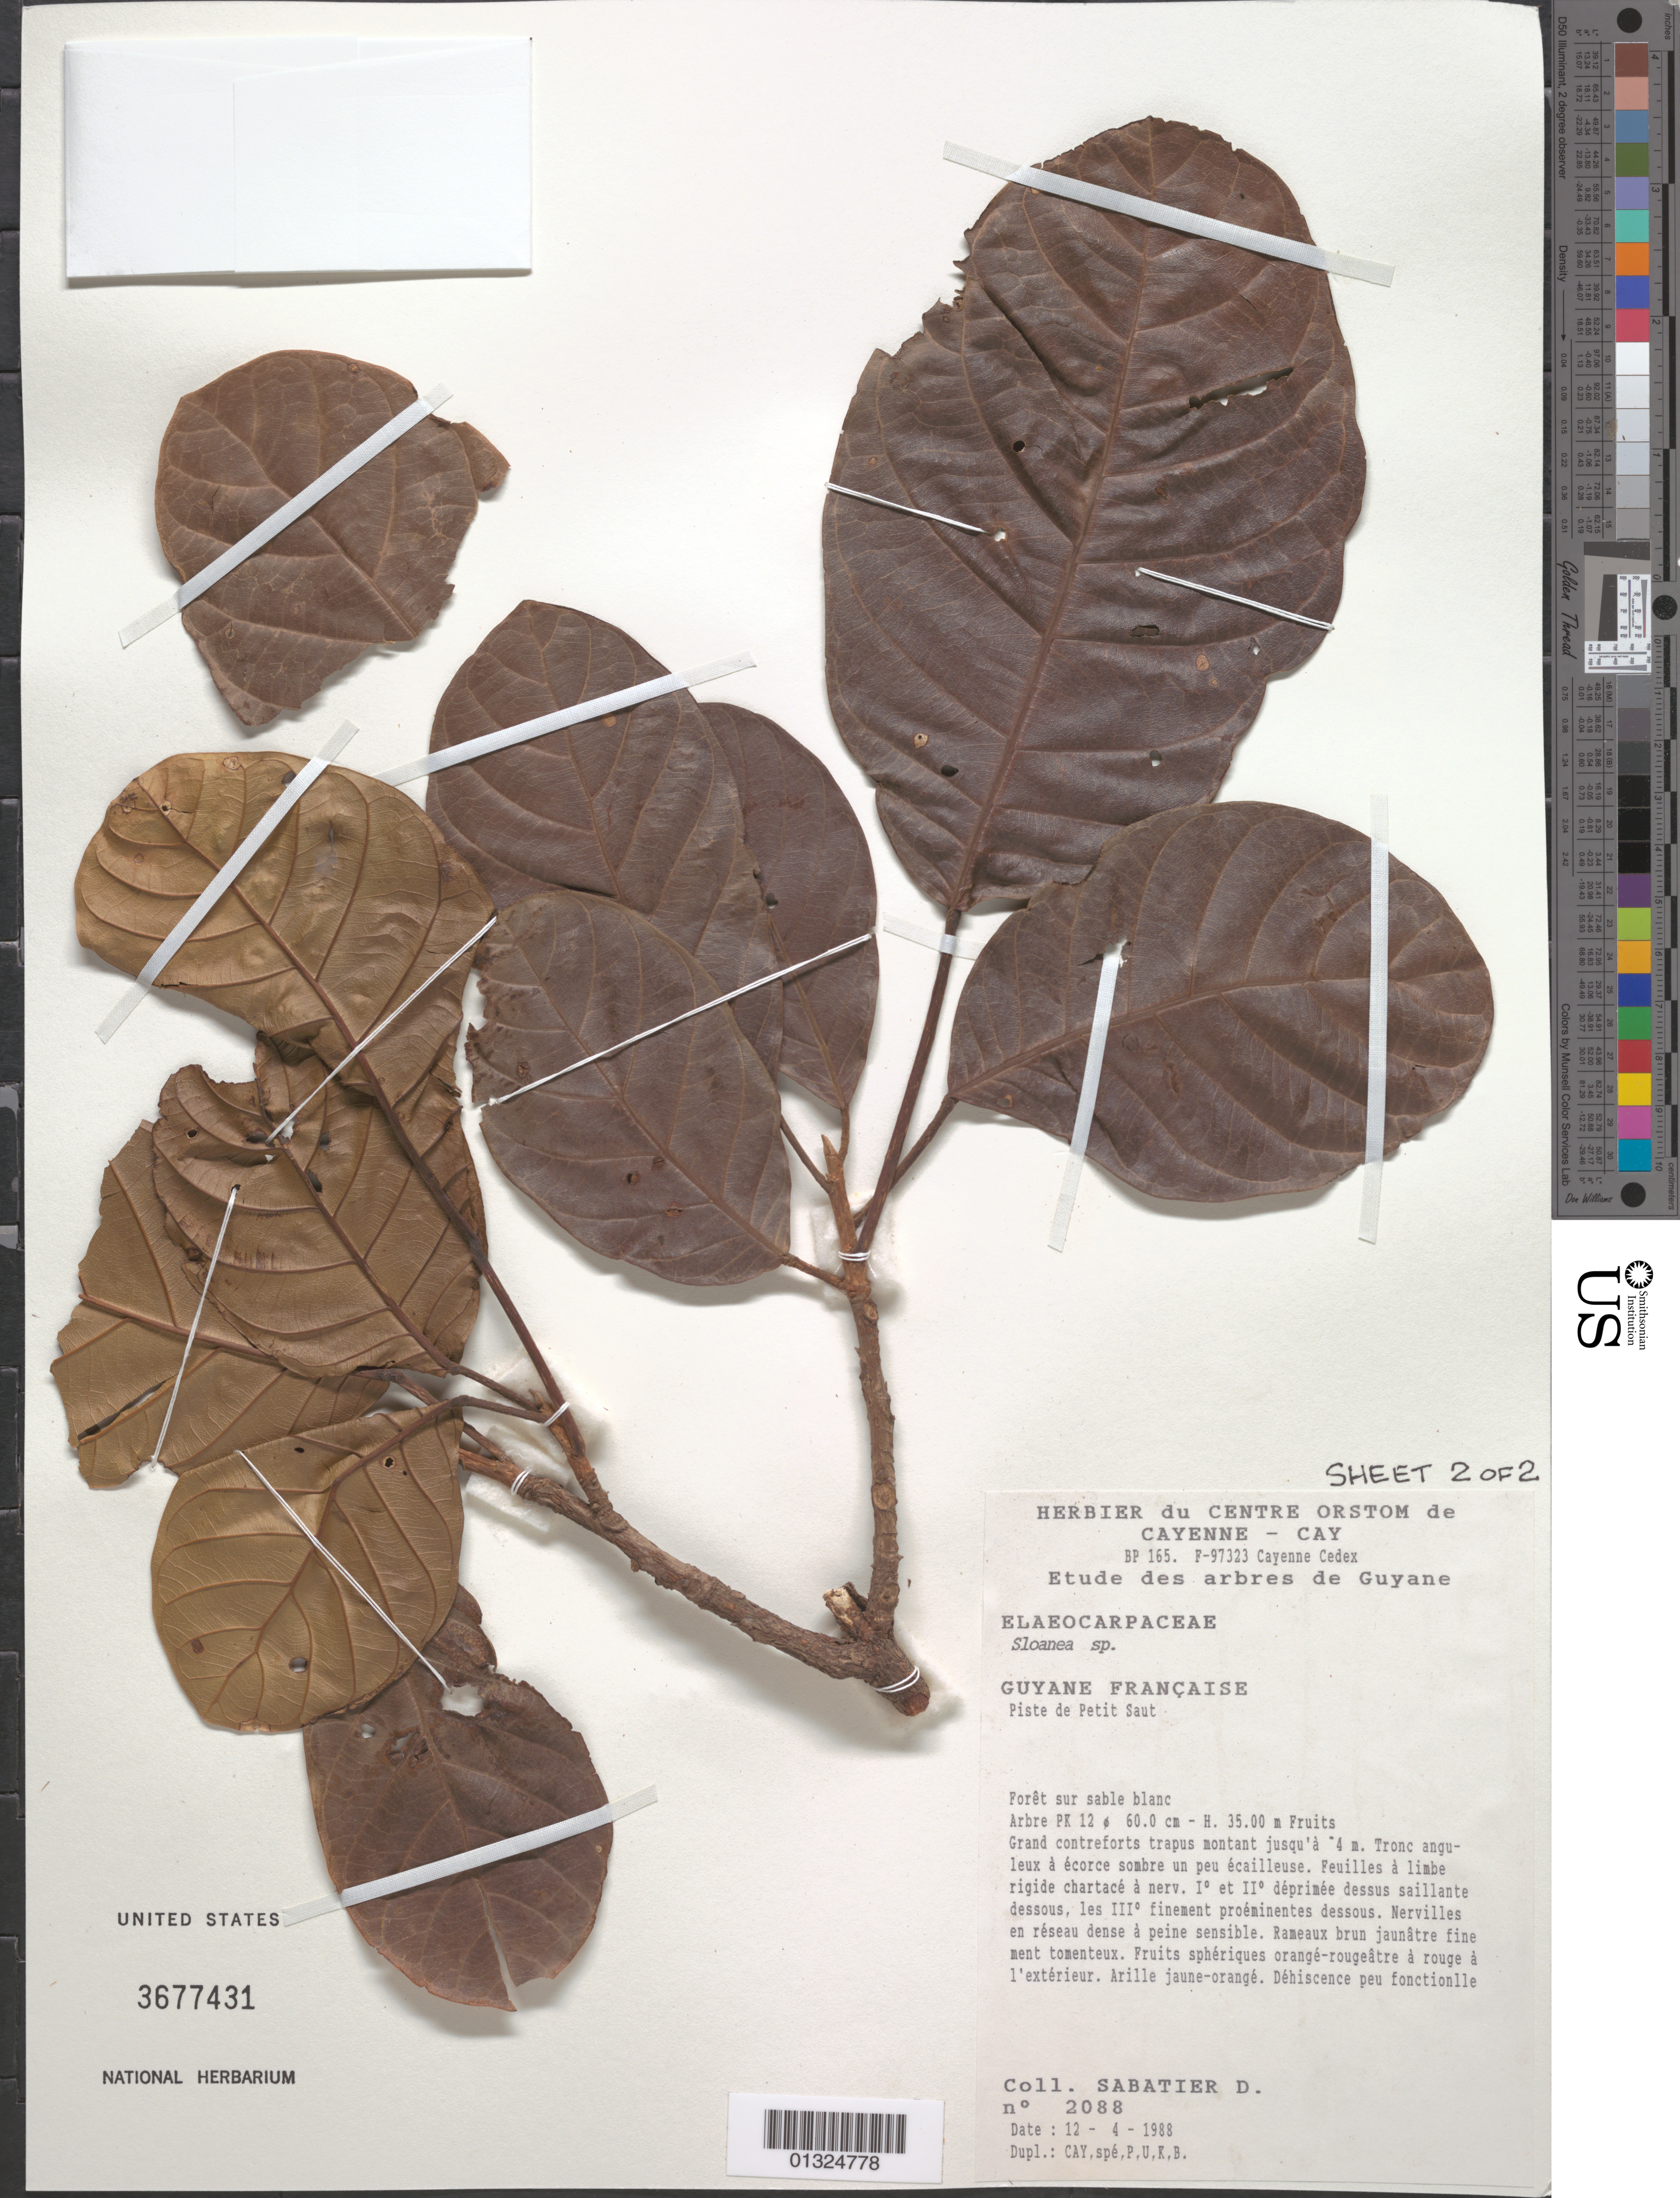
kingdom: Plantae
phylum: Tracheophyta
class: Magnoliopsida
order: Oxalidales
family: Elaeocarpaceae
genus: Sloanea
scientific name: Sloanea latifolia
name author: (Rich.) K. Schum.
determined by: Pennington, T. D., (K)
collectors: D. Sabatier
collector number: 2088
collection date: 1988-04-12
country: French Guiana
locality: Piste de Petit Saut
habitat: Foret sur sable blanc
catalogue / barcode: US 3677431